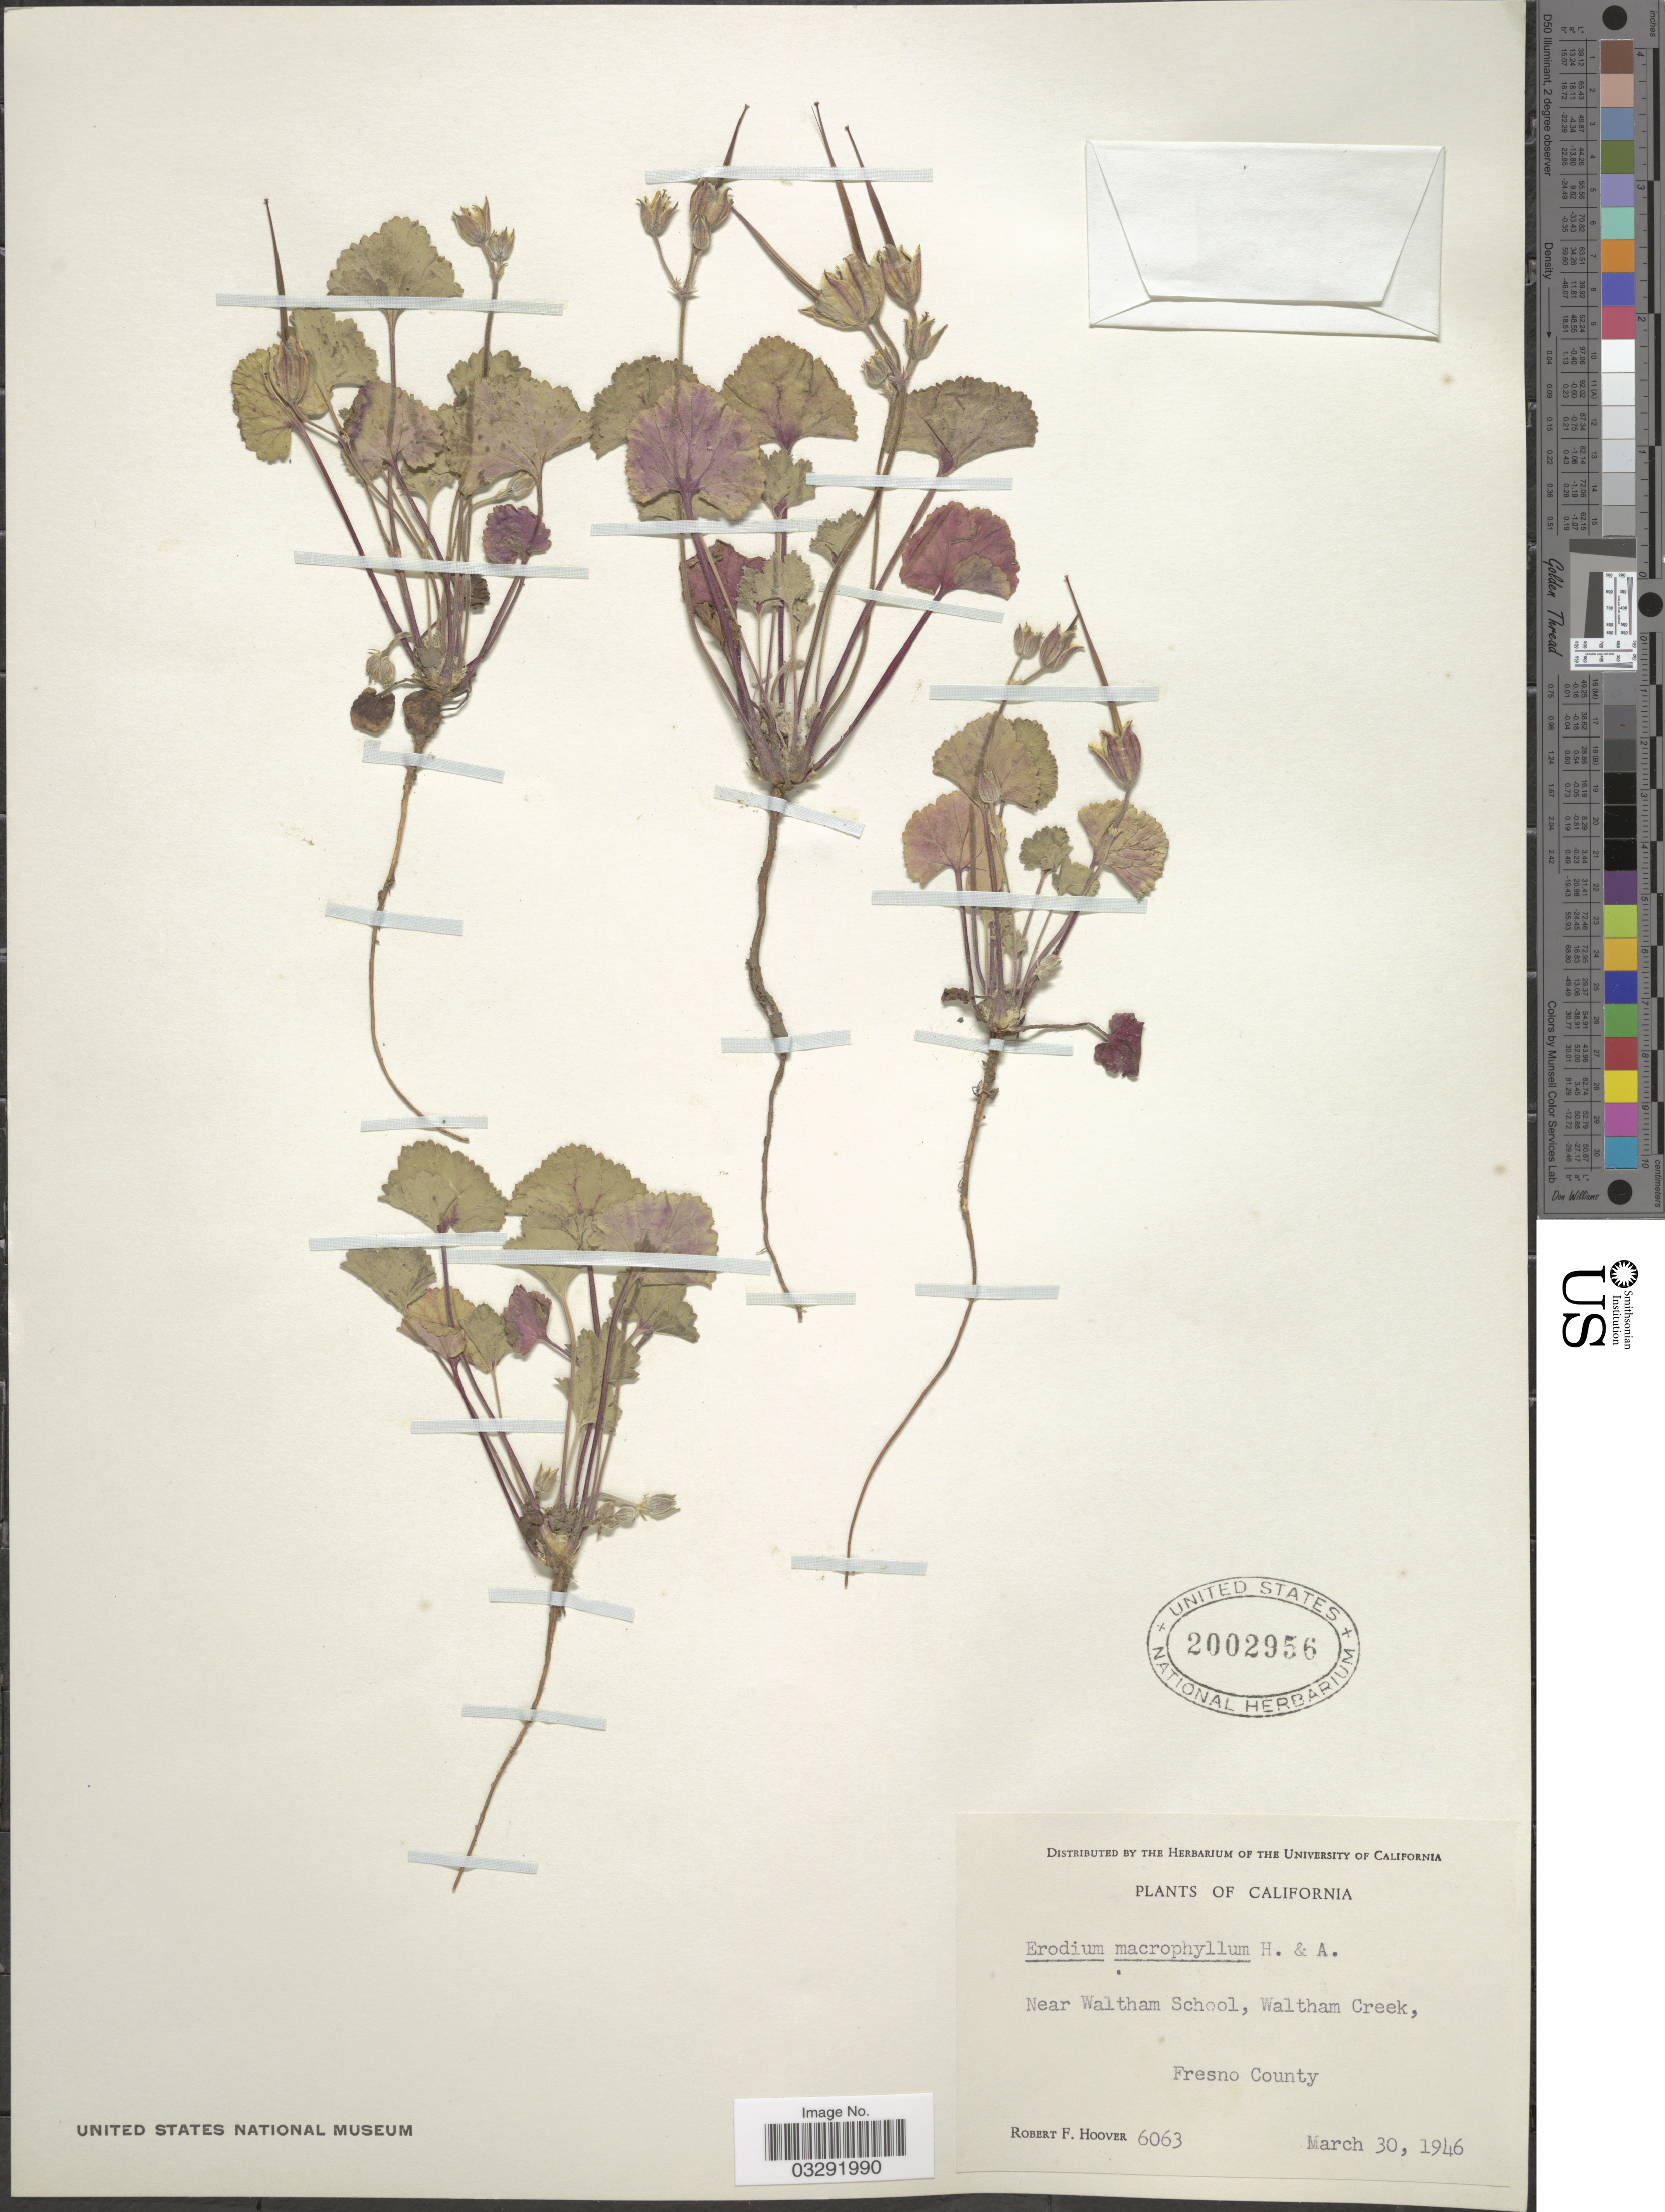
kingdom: Plantae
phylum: Tracheophyta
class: Magnoliopsida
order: Geraniales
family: Geraniaceae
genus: California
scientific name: California macrophylla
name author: (Hook. & Arn.) Aldasoro et al.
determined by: Strong, Mark T., (BOT), Smithsonian Institution - National Museum of Natural History (UNITED STATES)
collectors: R. F. Hoover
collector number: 6063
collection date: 1946-03-30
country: United States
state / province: California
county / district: Fresno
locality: Near Waltham School, Waltham Creek, Fresno County.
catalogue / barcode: US 2002956